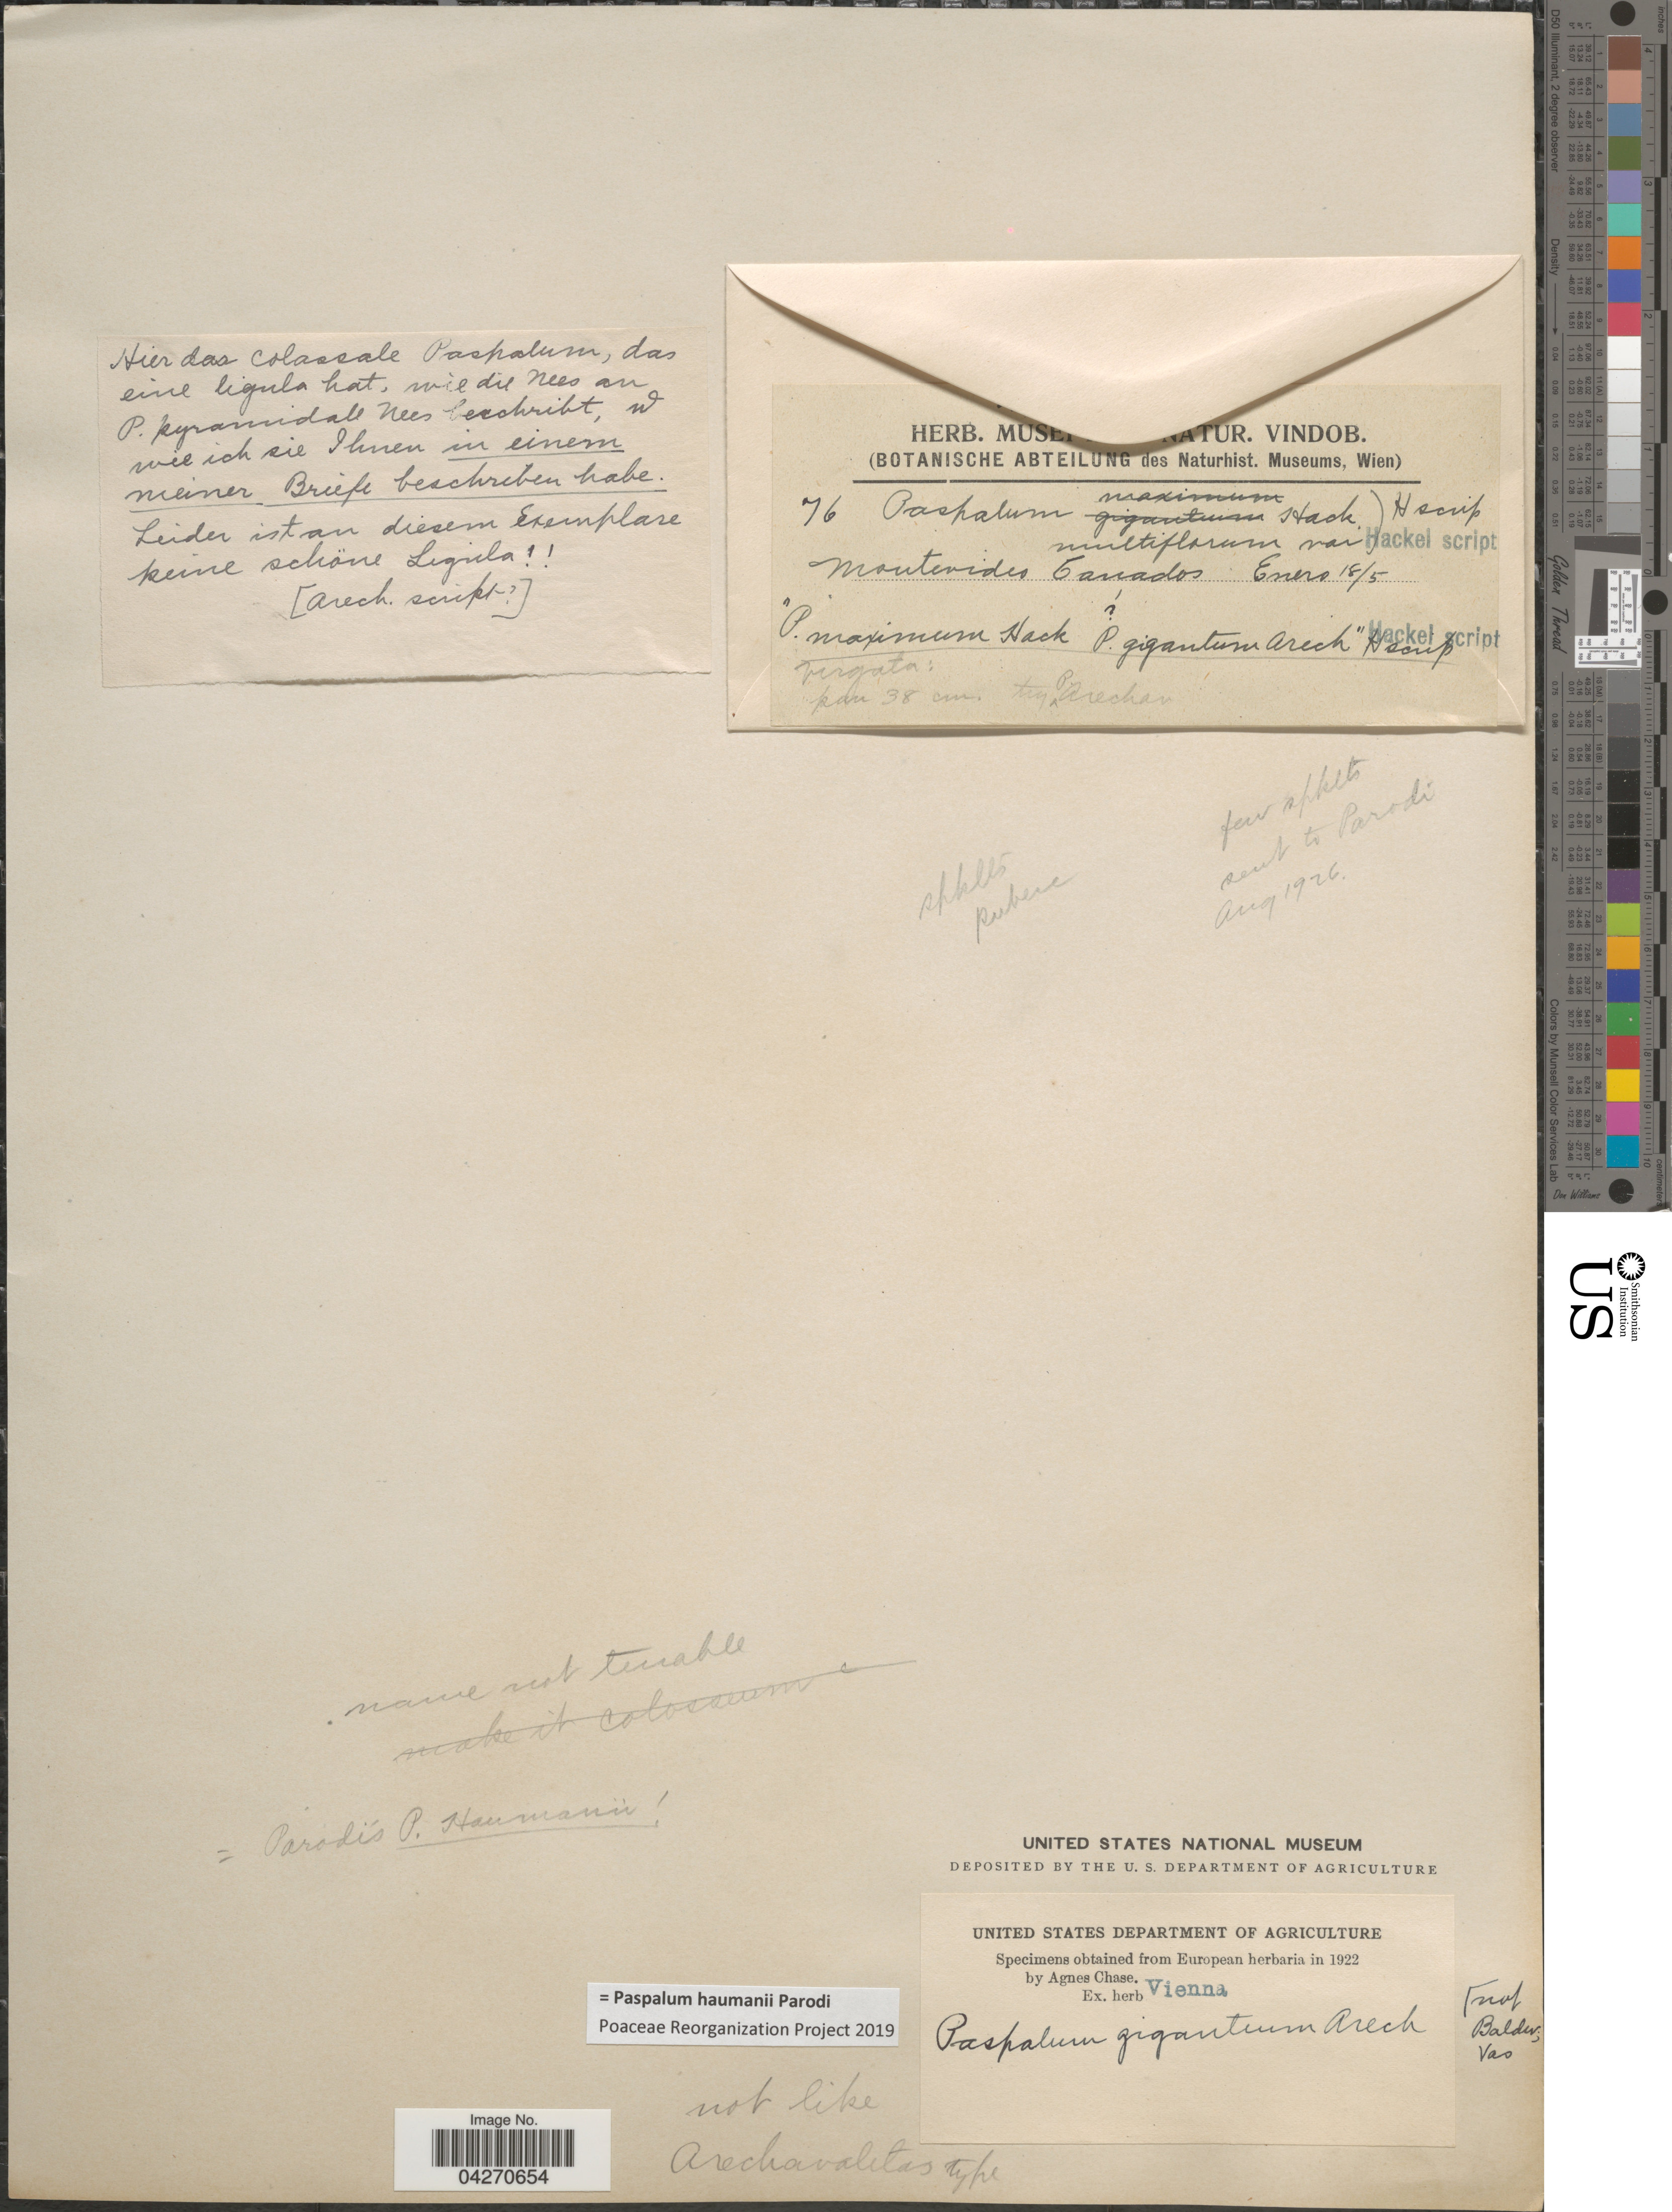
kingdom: Plantae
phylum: Tracheophyta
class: Liliopsida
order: Poales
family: Poaceae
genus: Paspalum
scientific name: Paspalum haumanii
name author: Parodi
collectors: ex herb. Musei Hist. Natur. Vindob.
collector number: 76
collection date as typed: Transcribed d/m/y: 18/1/5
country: Uruguay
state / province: Montevideo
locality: Canados.